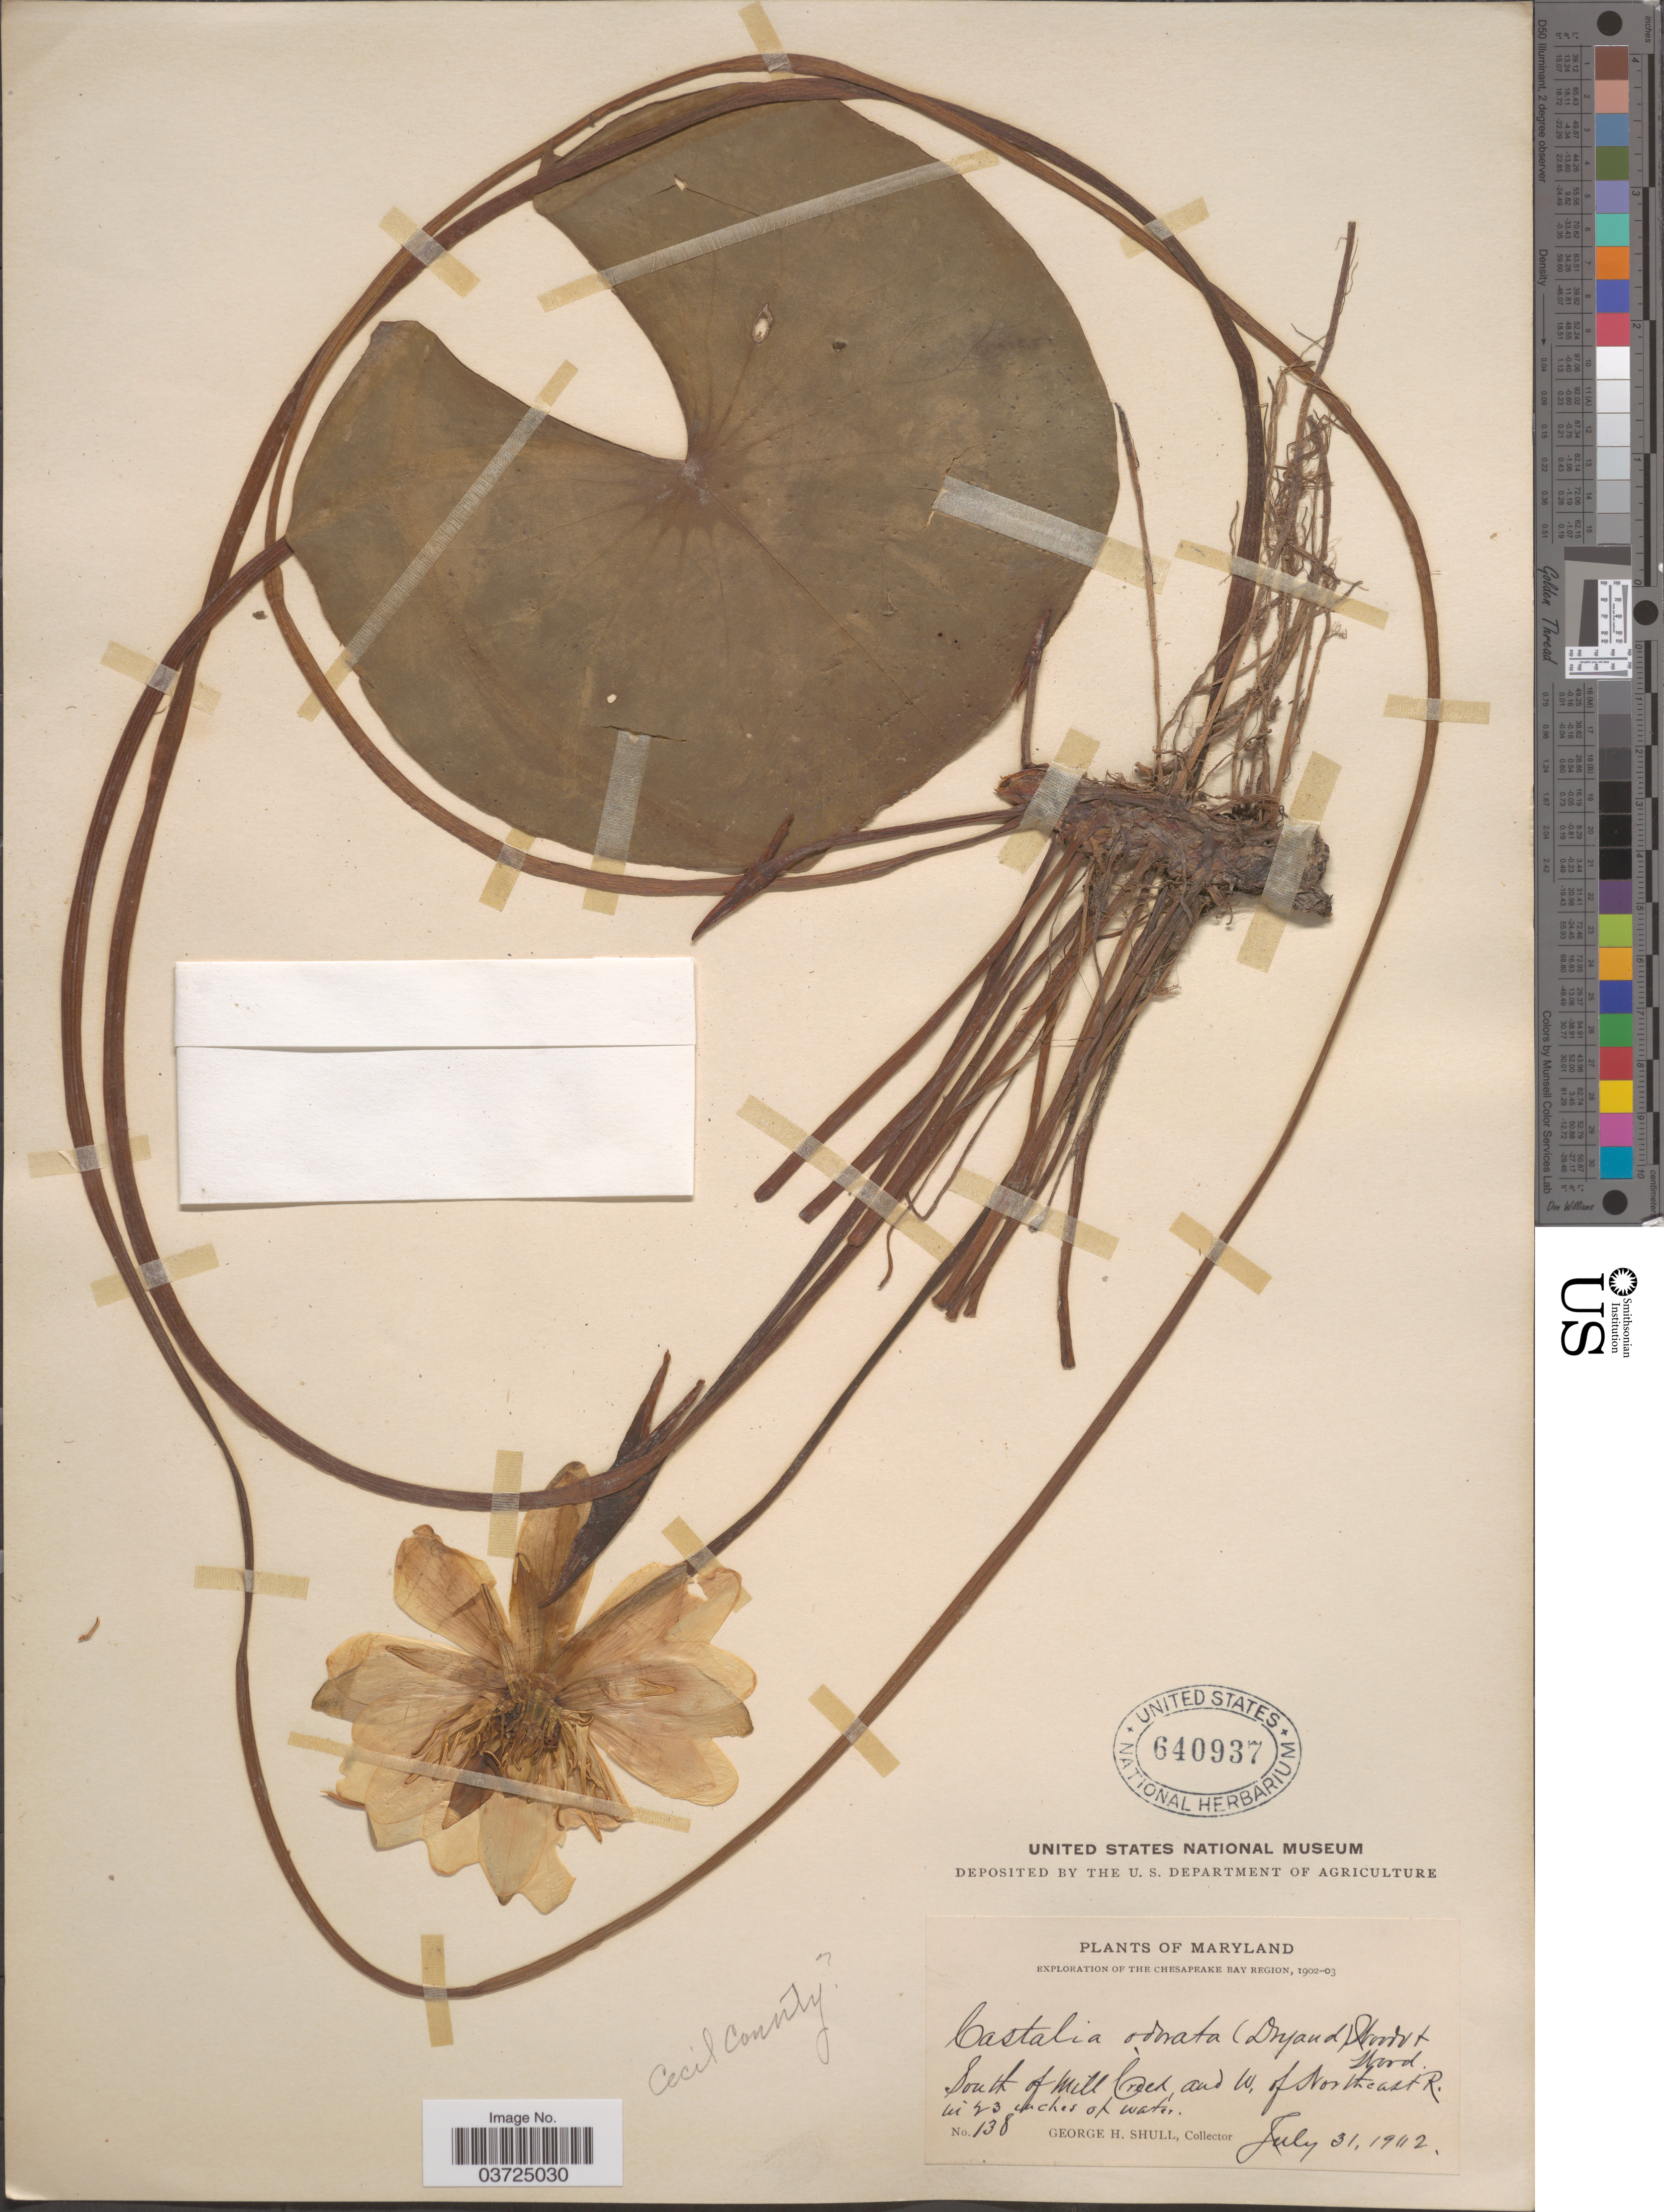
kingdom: Plantae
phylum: Tracheophyta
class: Magnoliopsida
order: Nymphaeales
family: Nymphaeaceae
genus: Nymphaea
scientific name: Nymphaea odorata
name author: Aiton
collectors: G. H. Shull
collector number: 138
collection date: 1902-07-31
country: United States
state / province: Maryland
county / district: Cecil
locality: Cecil County. Chesapeake Bay Region. South of Mill Creek, and W. of Northeast R.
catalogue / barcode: US 640937